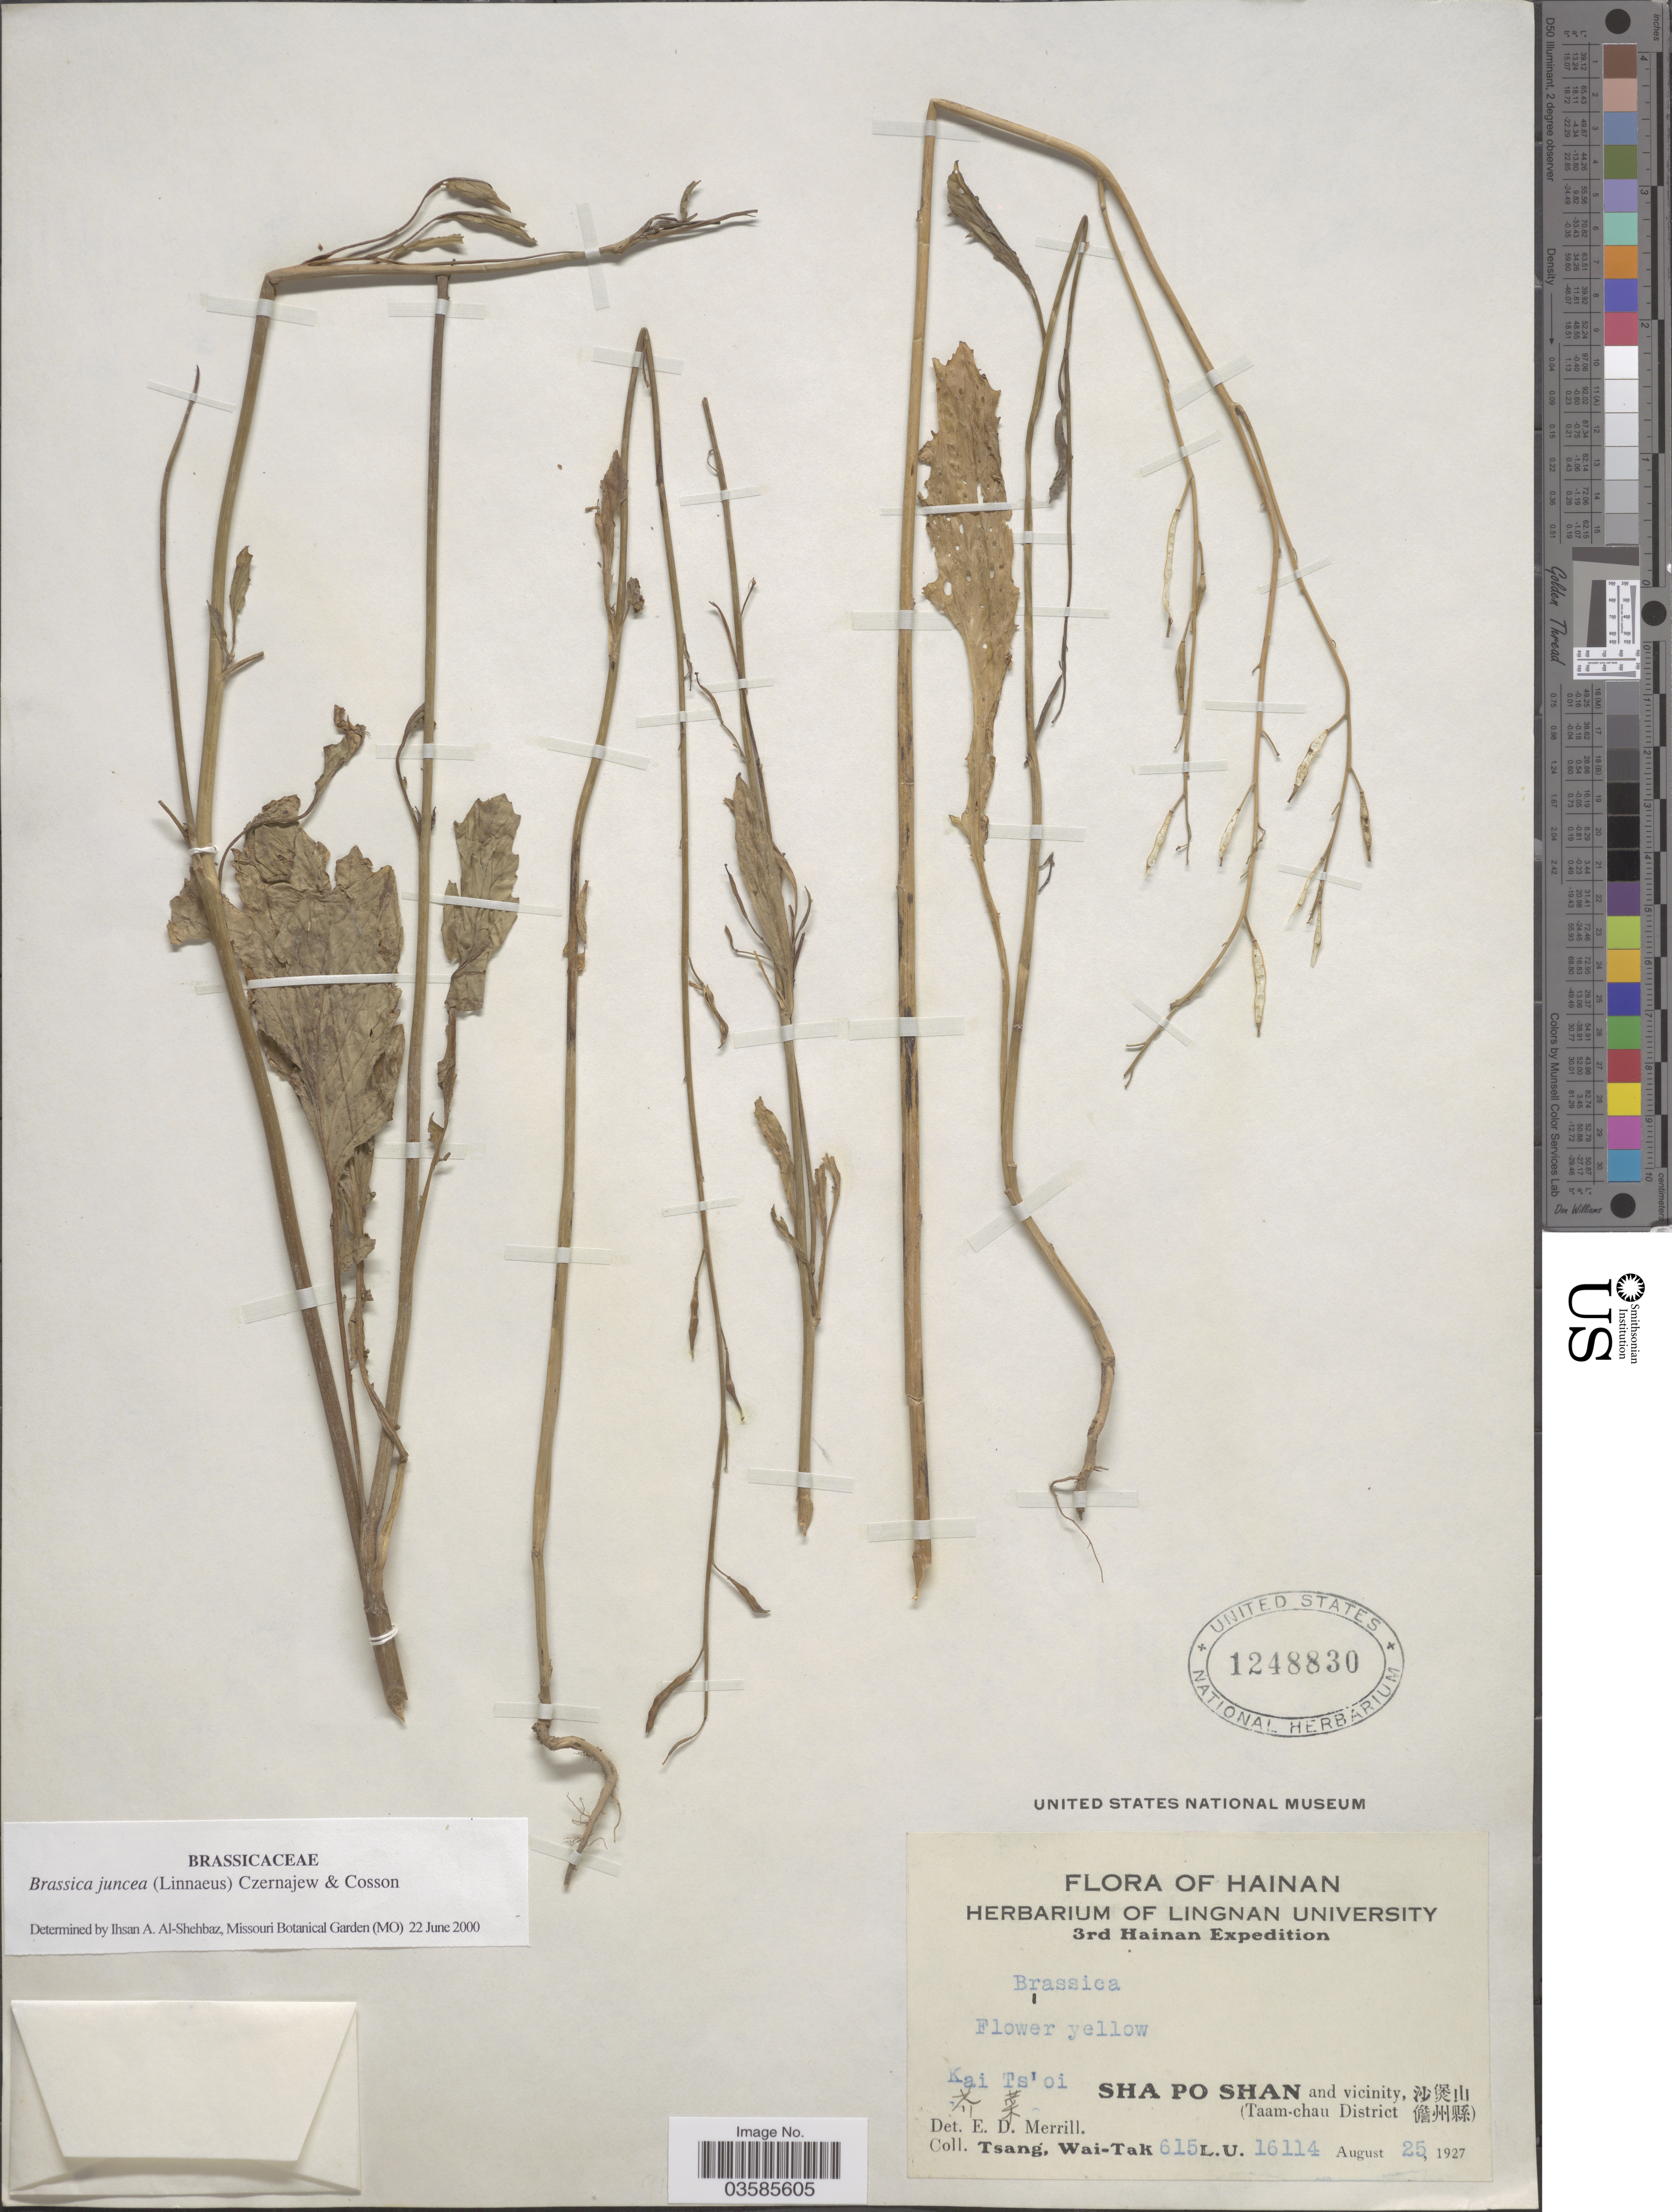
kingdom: Plantae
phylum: Tracheophyta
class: Magnoliopsida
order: Brassicales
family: Brassicaceae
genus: Brassica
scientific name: Brassica juncea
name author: (L.) Czern.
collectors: W. T. Tsang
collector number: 615LU16114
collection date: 1927-08-25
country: China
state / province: Hainan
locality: Kai Ts'oi X; Sha Po Shan and vicinity X, (Taam-chau District X).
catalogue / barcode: US 1248830